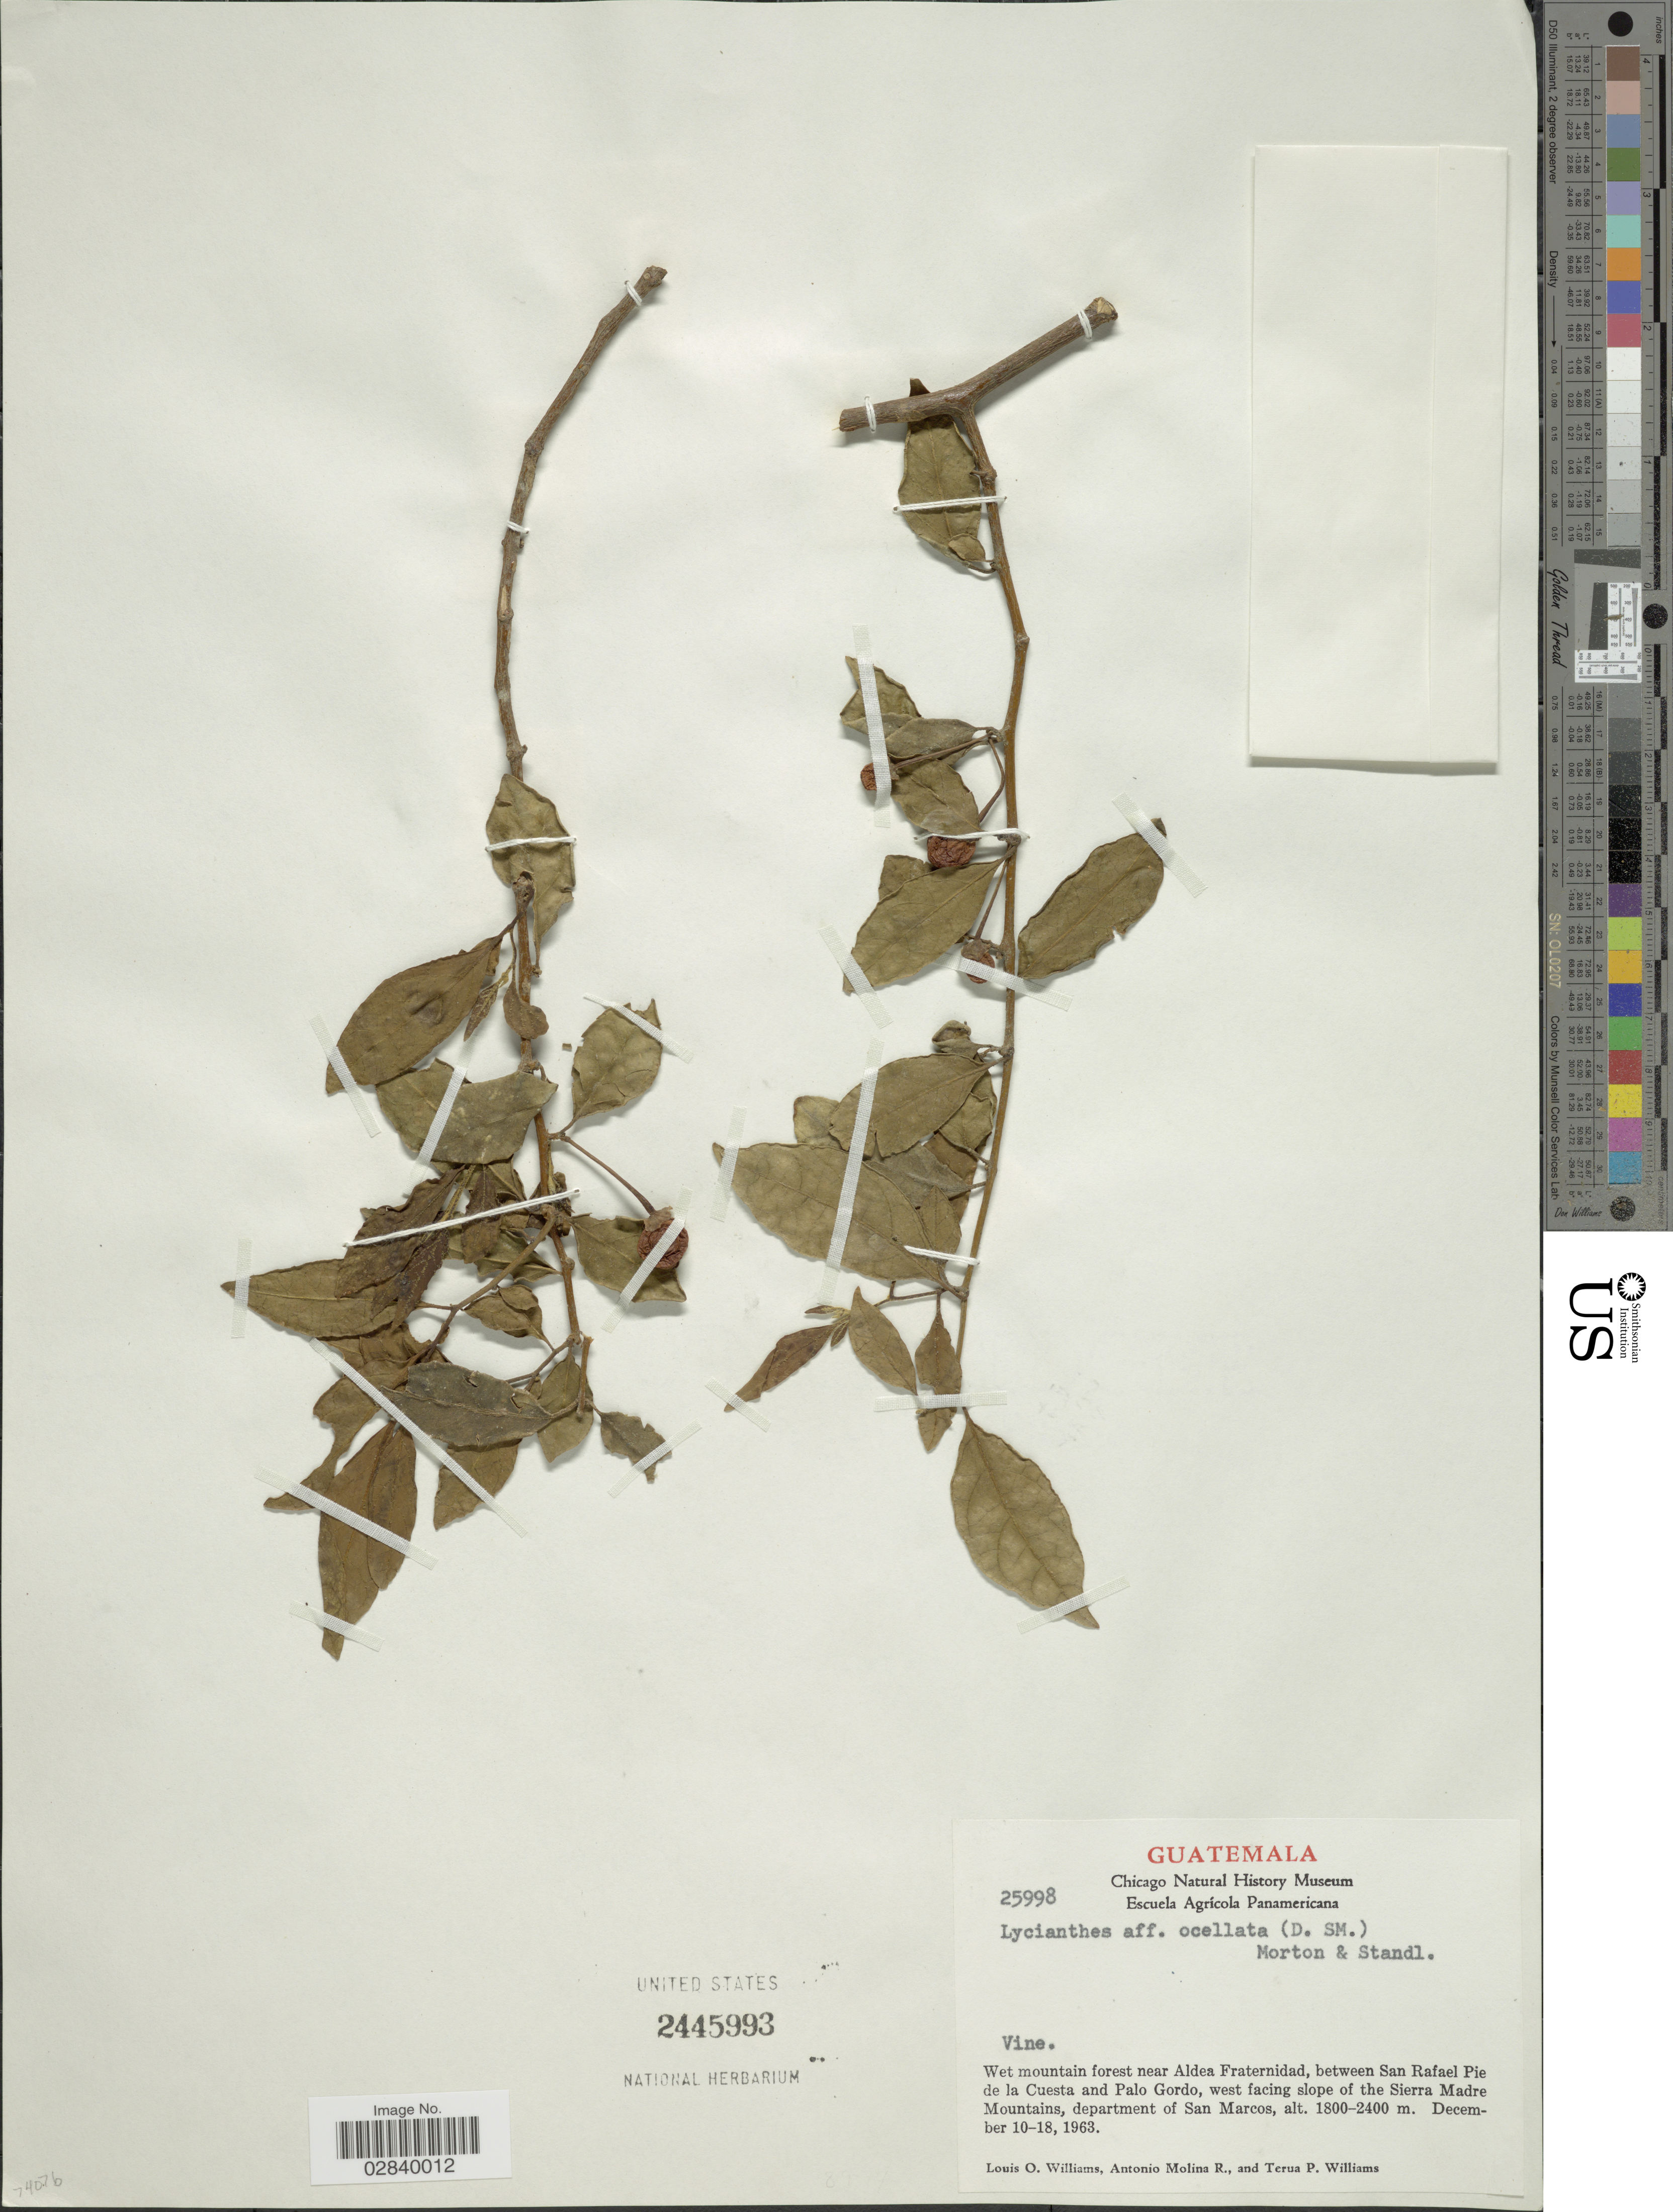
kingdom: Plantae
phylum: Tracheophyta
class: Magnoliopsida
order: Solanales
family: Solanaceae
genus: Lycianthes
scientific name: Lycianthes ocellata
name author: (Donn. Sm.) C.V. Morton & Standl.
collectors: L. O. Williams, A. Molina R. & T. Williams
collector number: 25998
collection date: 1963-12-10/1963-12-18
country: Guatemala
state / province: San Marcos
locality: Wet mountain forest near Aldea Fraternidad, between San Rafael Pie de la Cuesta and Palo Gordo, west facing slope of the Sierra Madre Mountains, department of San Marcos.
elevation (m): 1800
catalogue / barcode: US 2445993